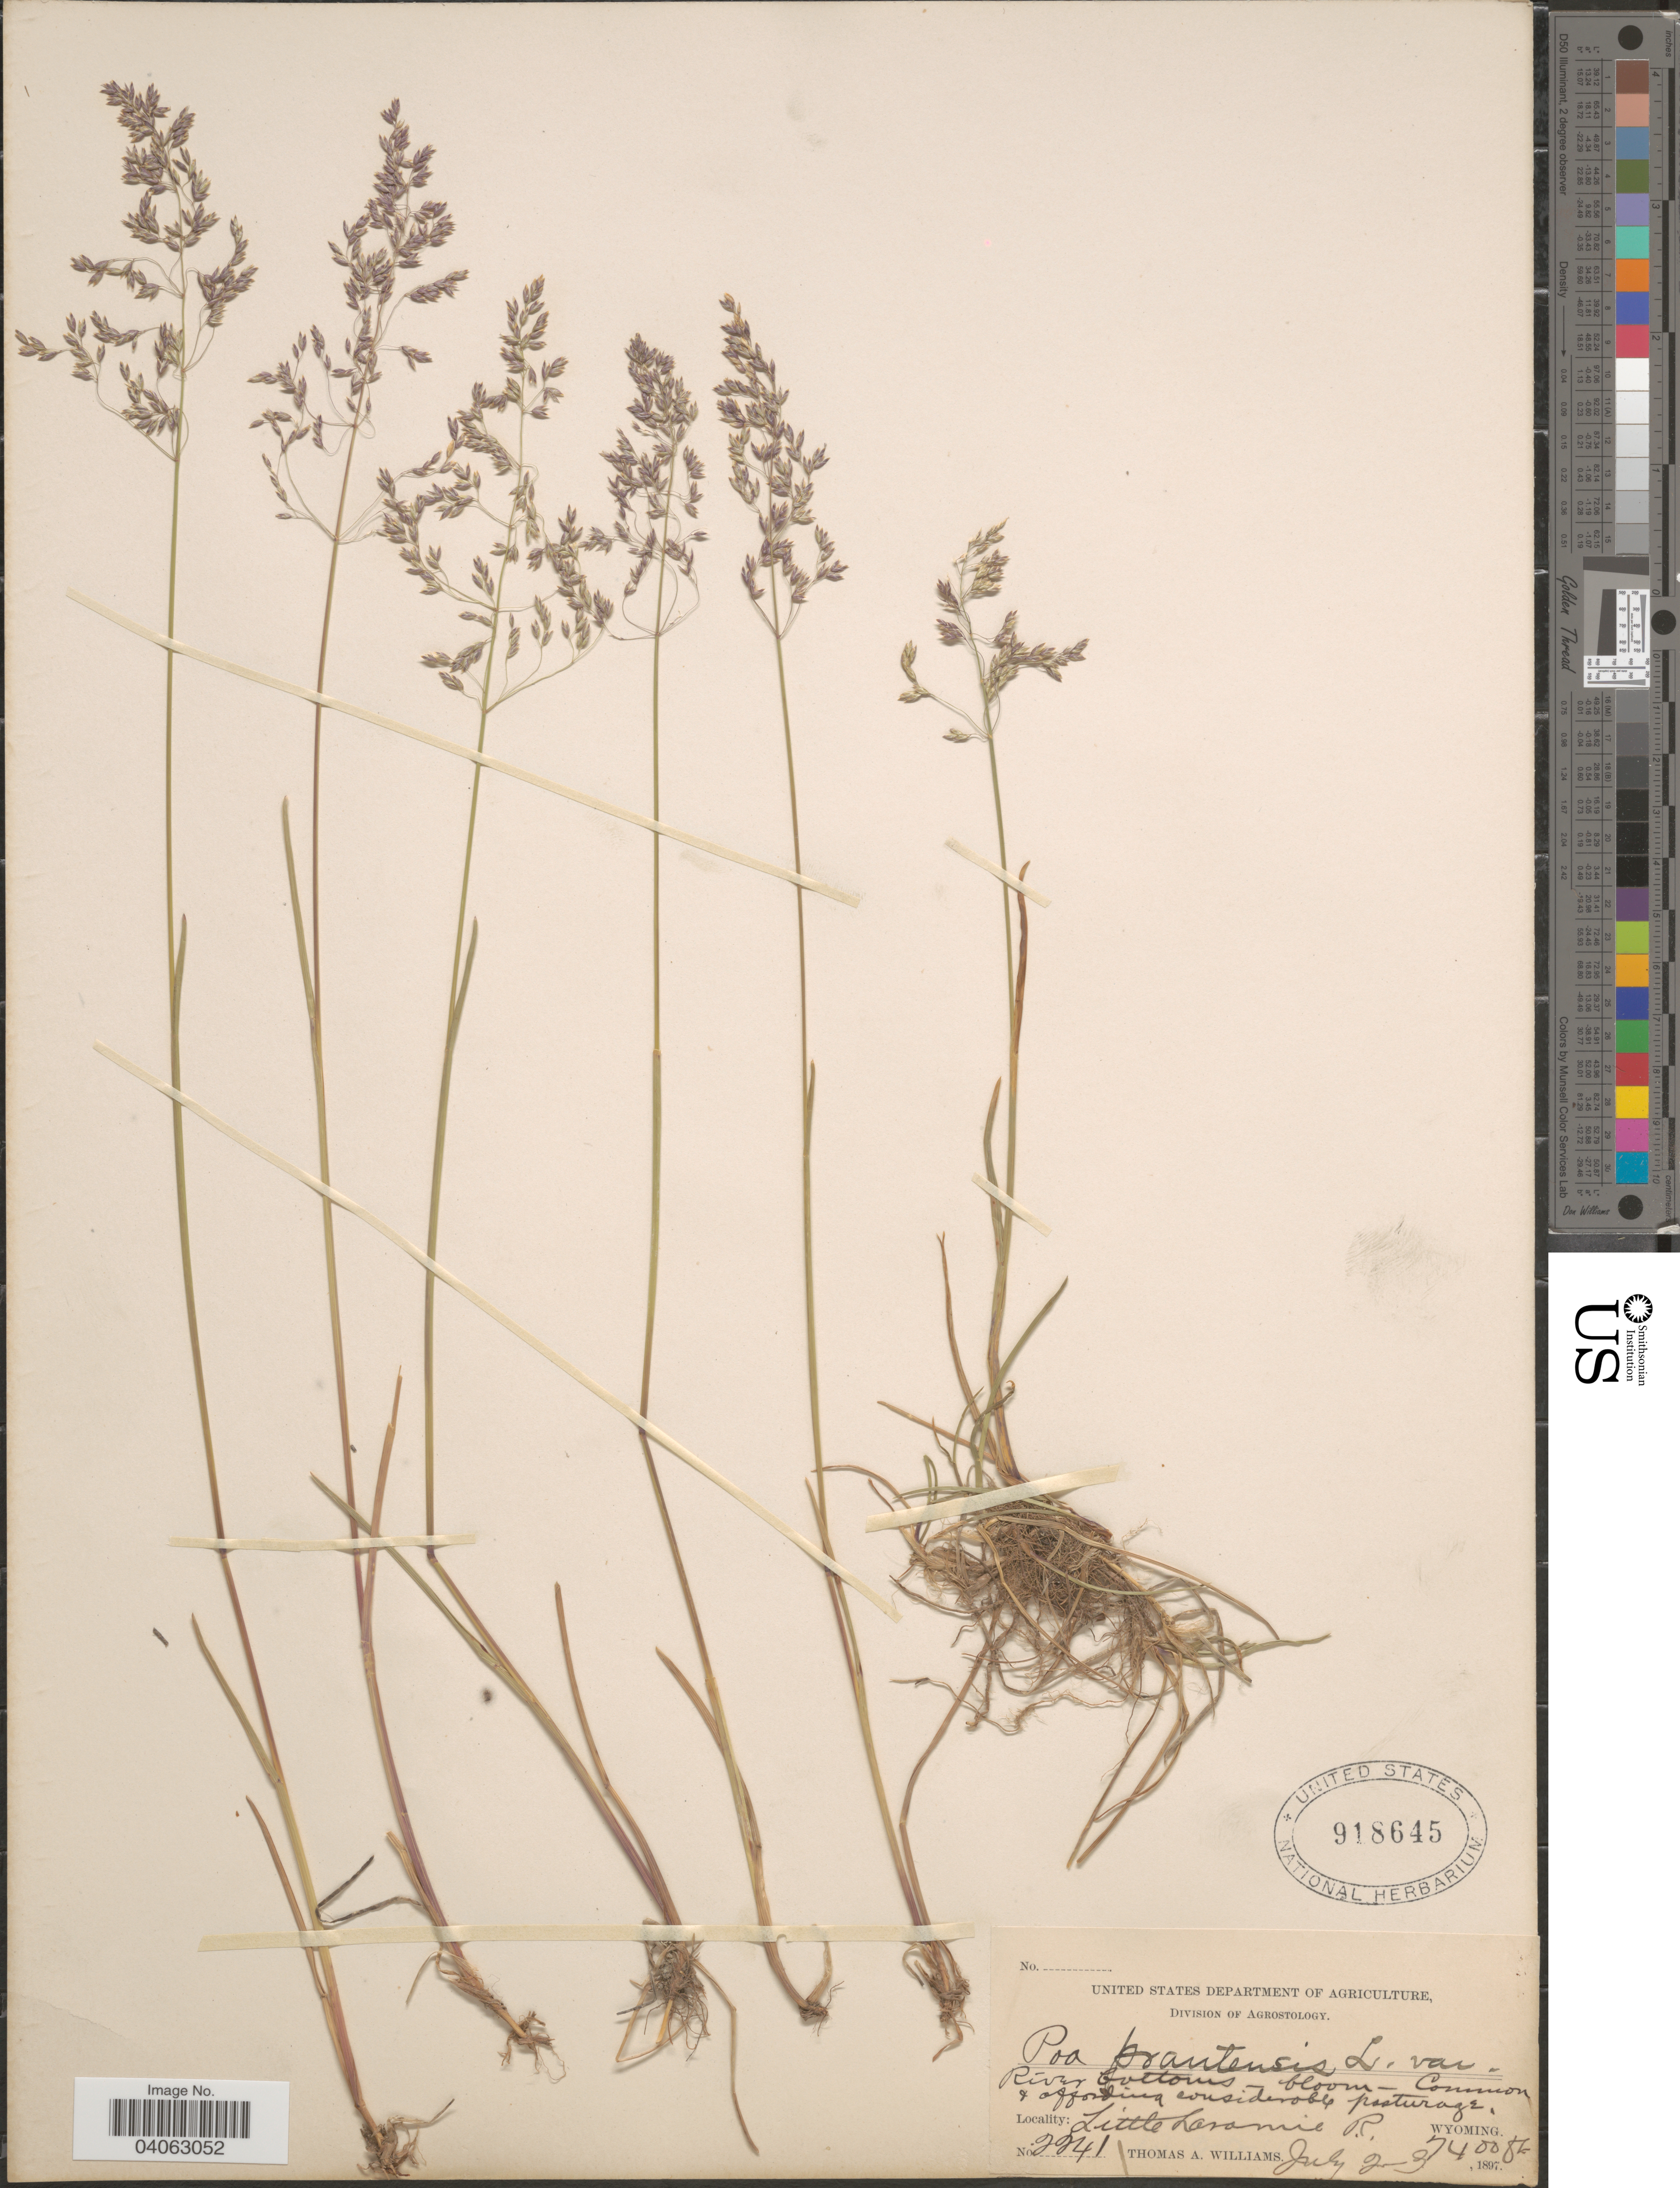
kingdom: Plantae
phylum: Tracheophyta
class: Liliopsida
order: Poales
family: Poaceae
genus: Poa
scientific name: Poa pratensis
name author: L.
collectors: T. A. Williams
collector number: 2241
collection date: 1897-07-02/1897-07-03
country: United States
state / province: Wyoming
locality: Little Laramie R.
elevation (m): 2256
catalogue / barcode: US 918645